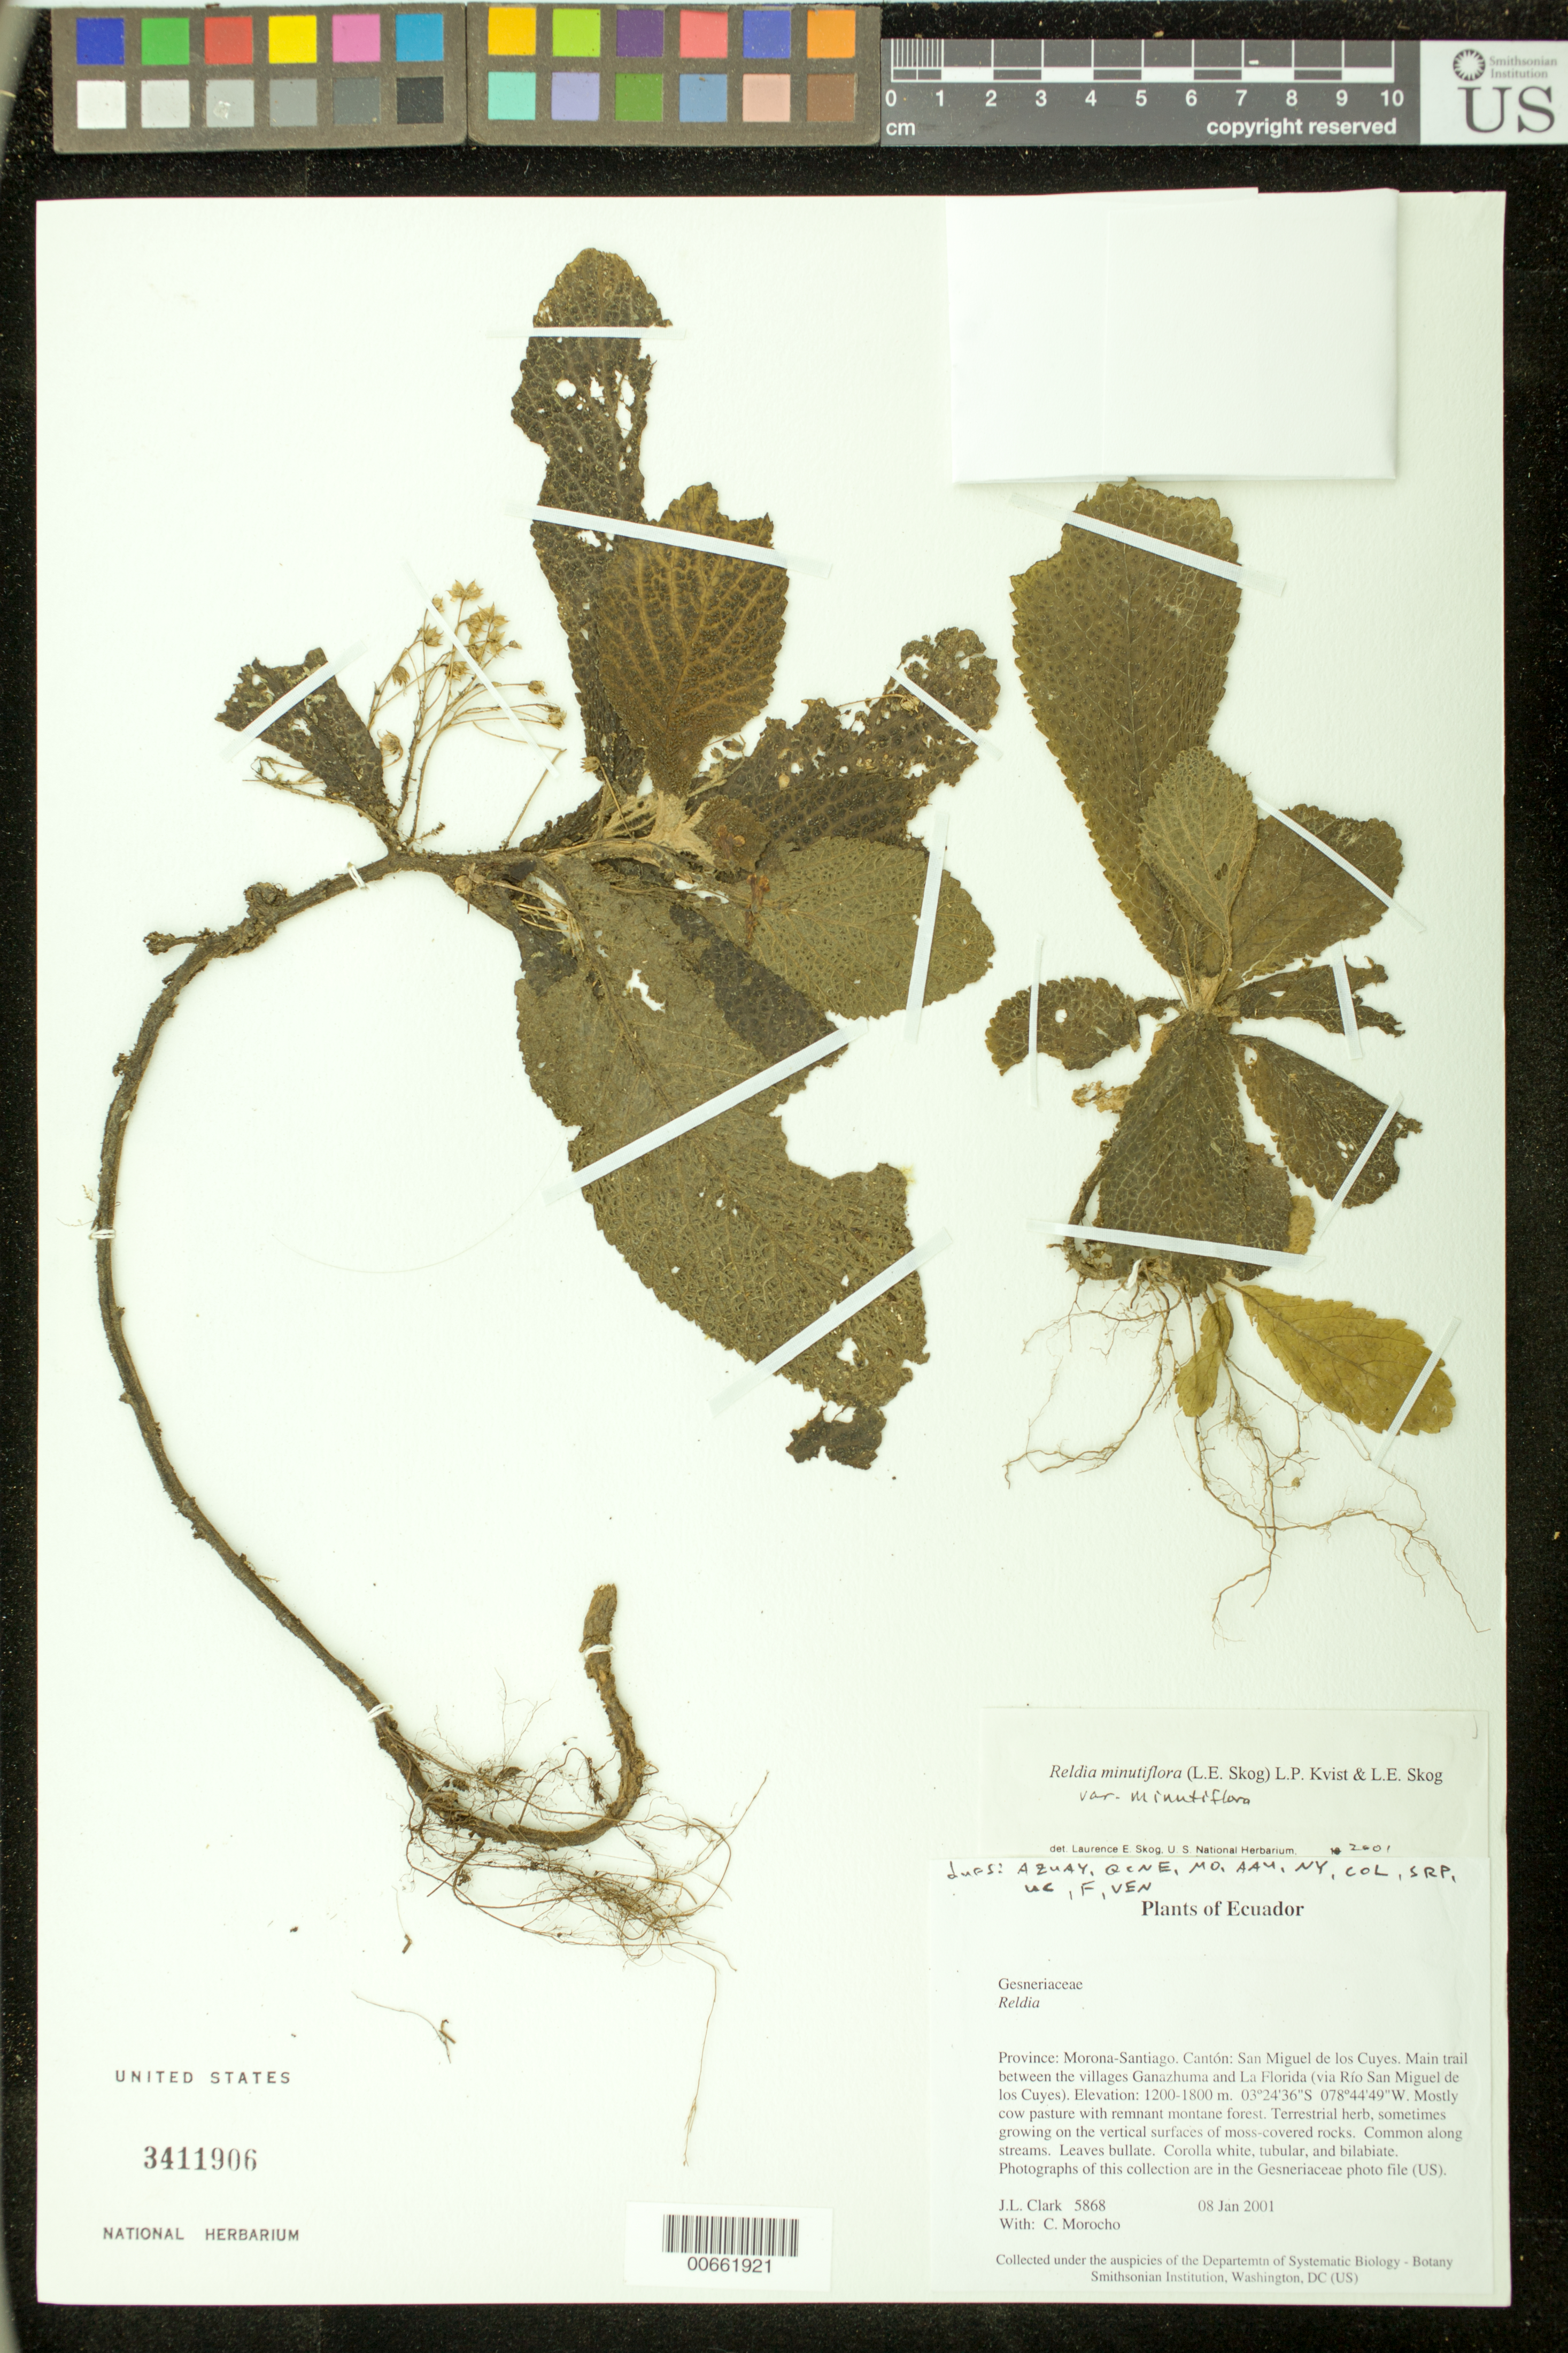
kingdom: Plantae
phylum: Tracheophyta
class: Magnoliopsida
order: Lamiales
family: Gesneriaceae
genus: Reldia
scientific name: Reldia minutiflora var. minutiflora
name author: (L.E. Skog) L.P. Kvist & L.E. Skog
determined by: Skog, Laurence E.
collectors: J. L. Clark & C. Morocho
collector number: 5868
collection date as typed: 08 Jan 2001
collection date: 2001-01-08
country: Ecuador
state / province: Morona-Santiago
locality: Cantón: San Miguel de los Cuyes. Main trail between the villages Ganazhuma and La Florida (via Río San Miguel de los Cuyes).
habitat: Mostly cow pasture with remnant montane forest.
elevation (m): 1200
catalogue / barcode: US 3411906